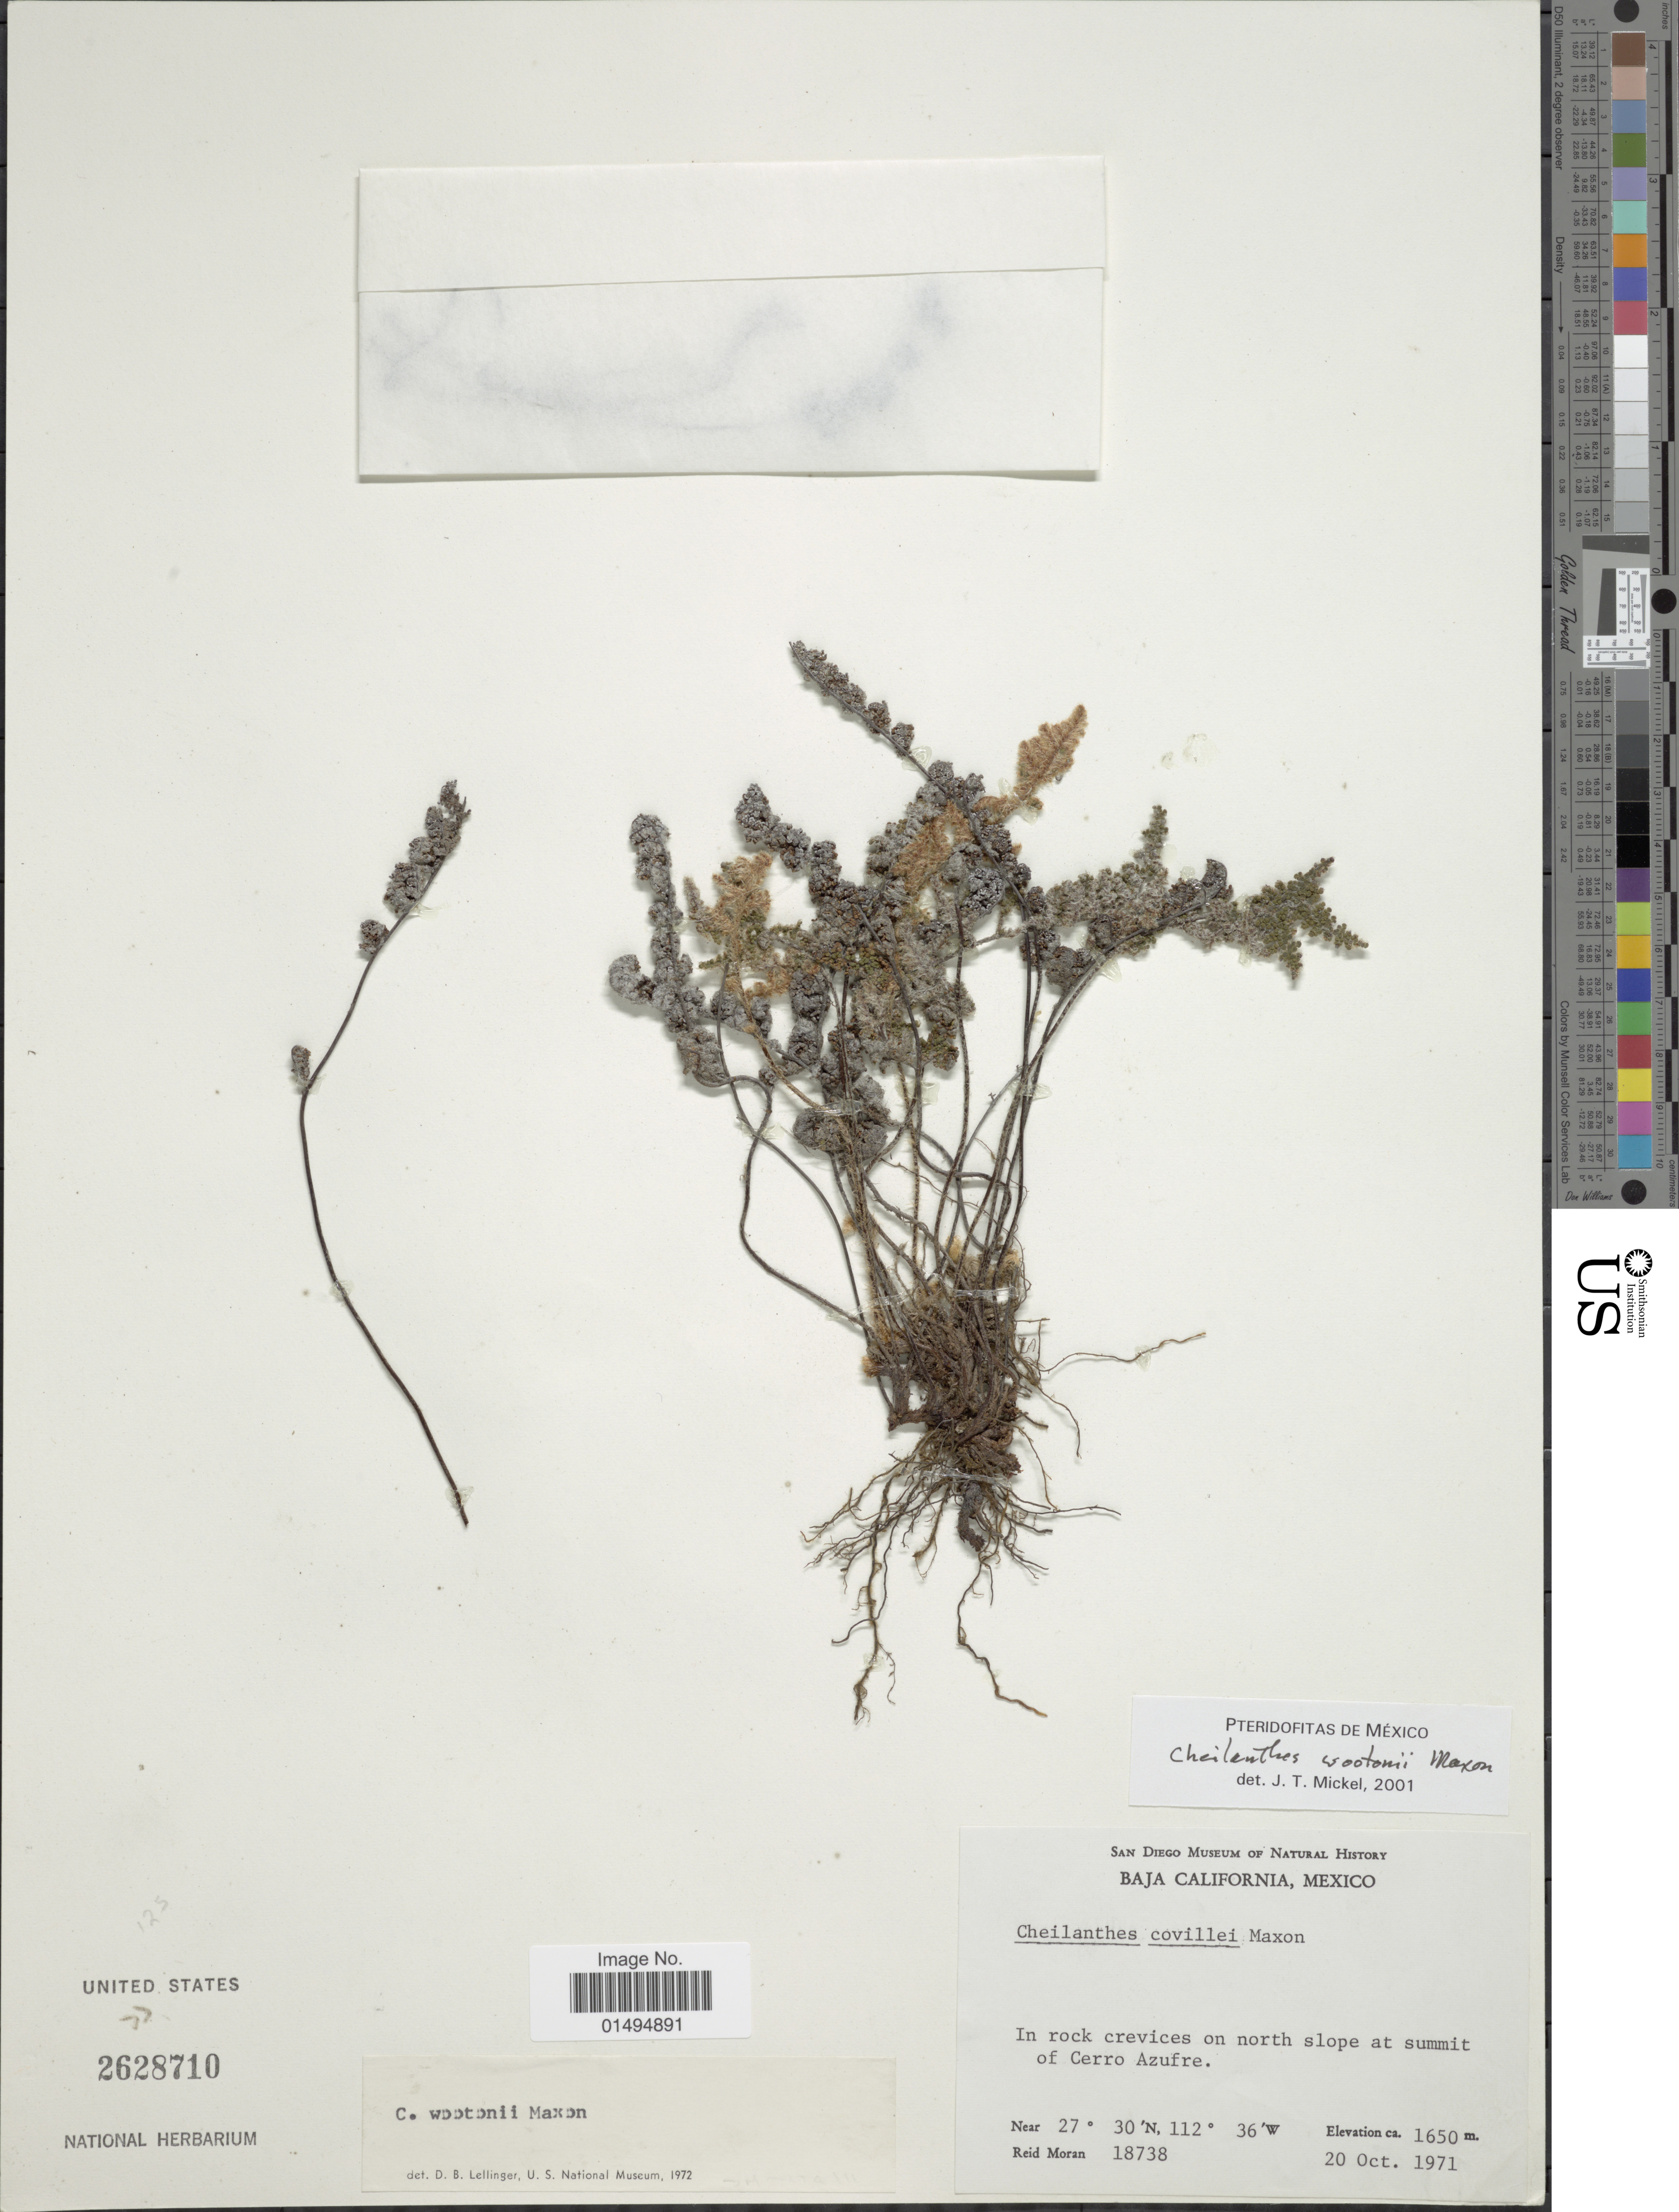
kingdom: Plantae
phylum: Tracheophyta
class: Polypodiopsida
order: Polypodiales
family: Pteridaceae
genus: Myriopteris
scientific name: Myriopteris wootonii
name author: (Maxon) Grusz & Windham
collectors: R. V. Moran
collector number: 18738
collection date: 1971-10-20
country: Mexico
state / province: Baja California Sur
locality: Baja California. On north slope at summit of Cerro Azufre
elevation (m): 1650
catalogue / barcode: US 2628710